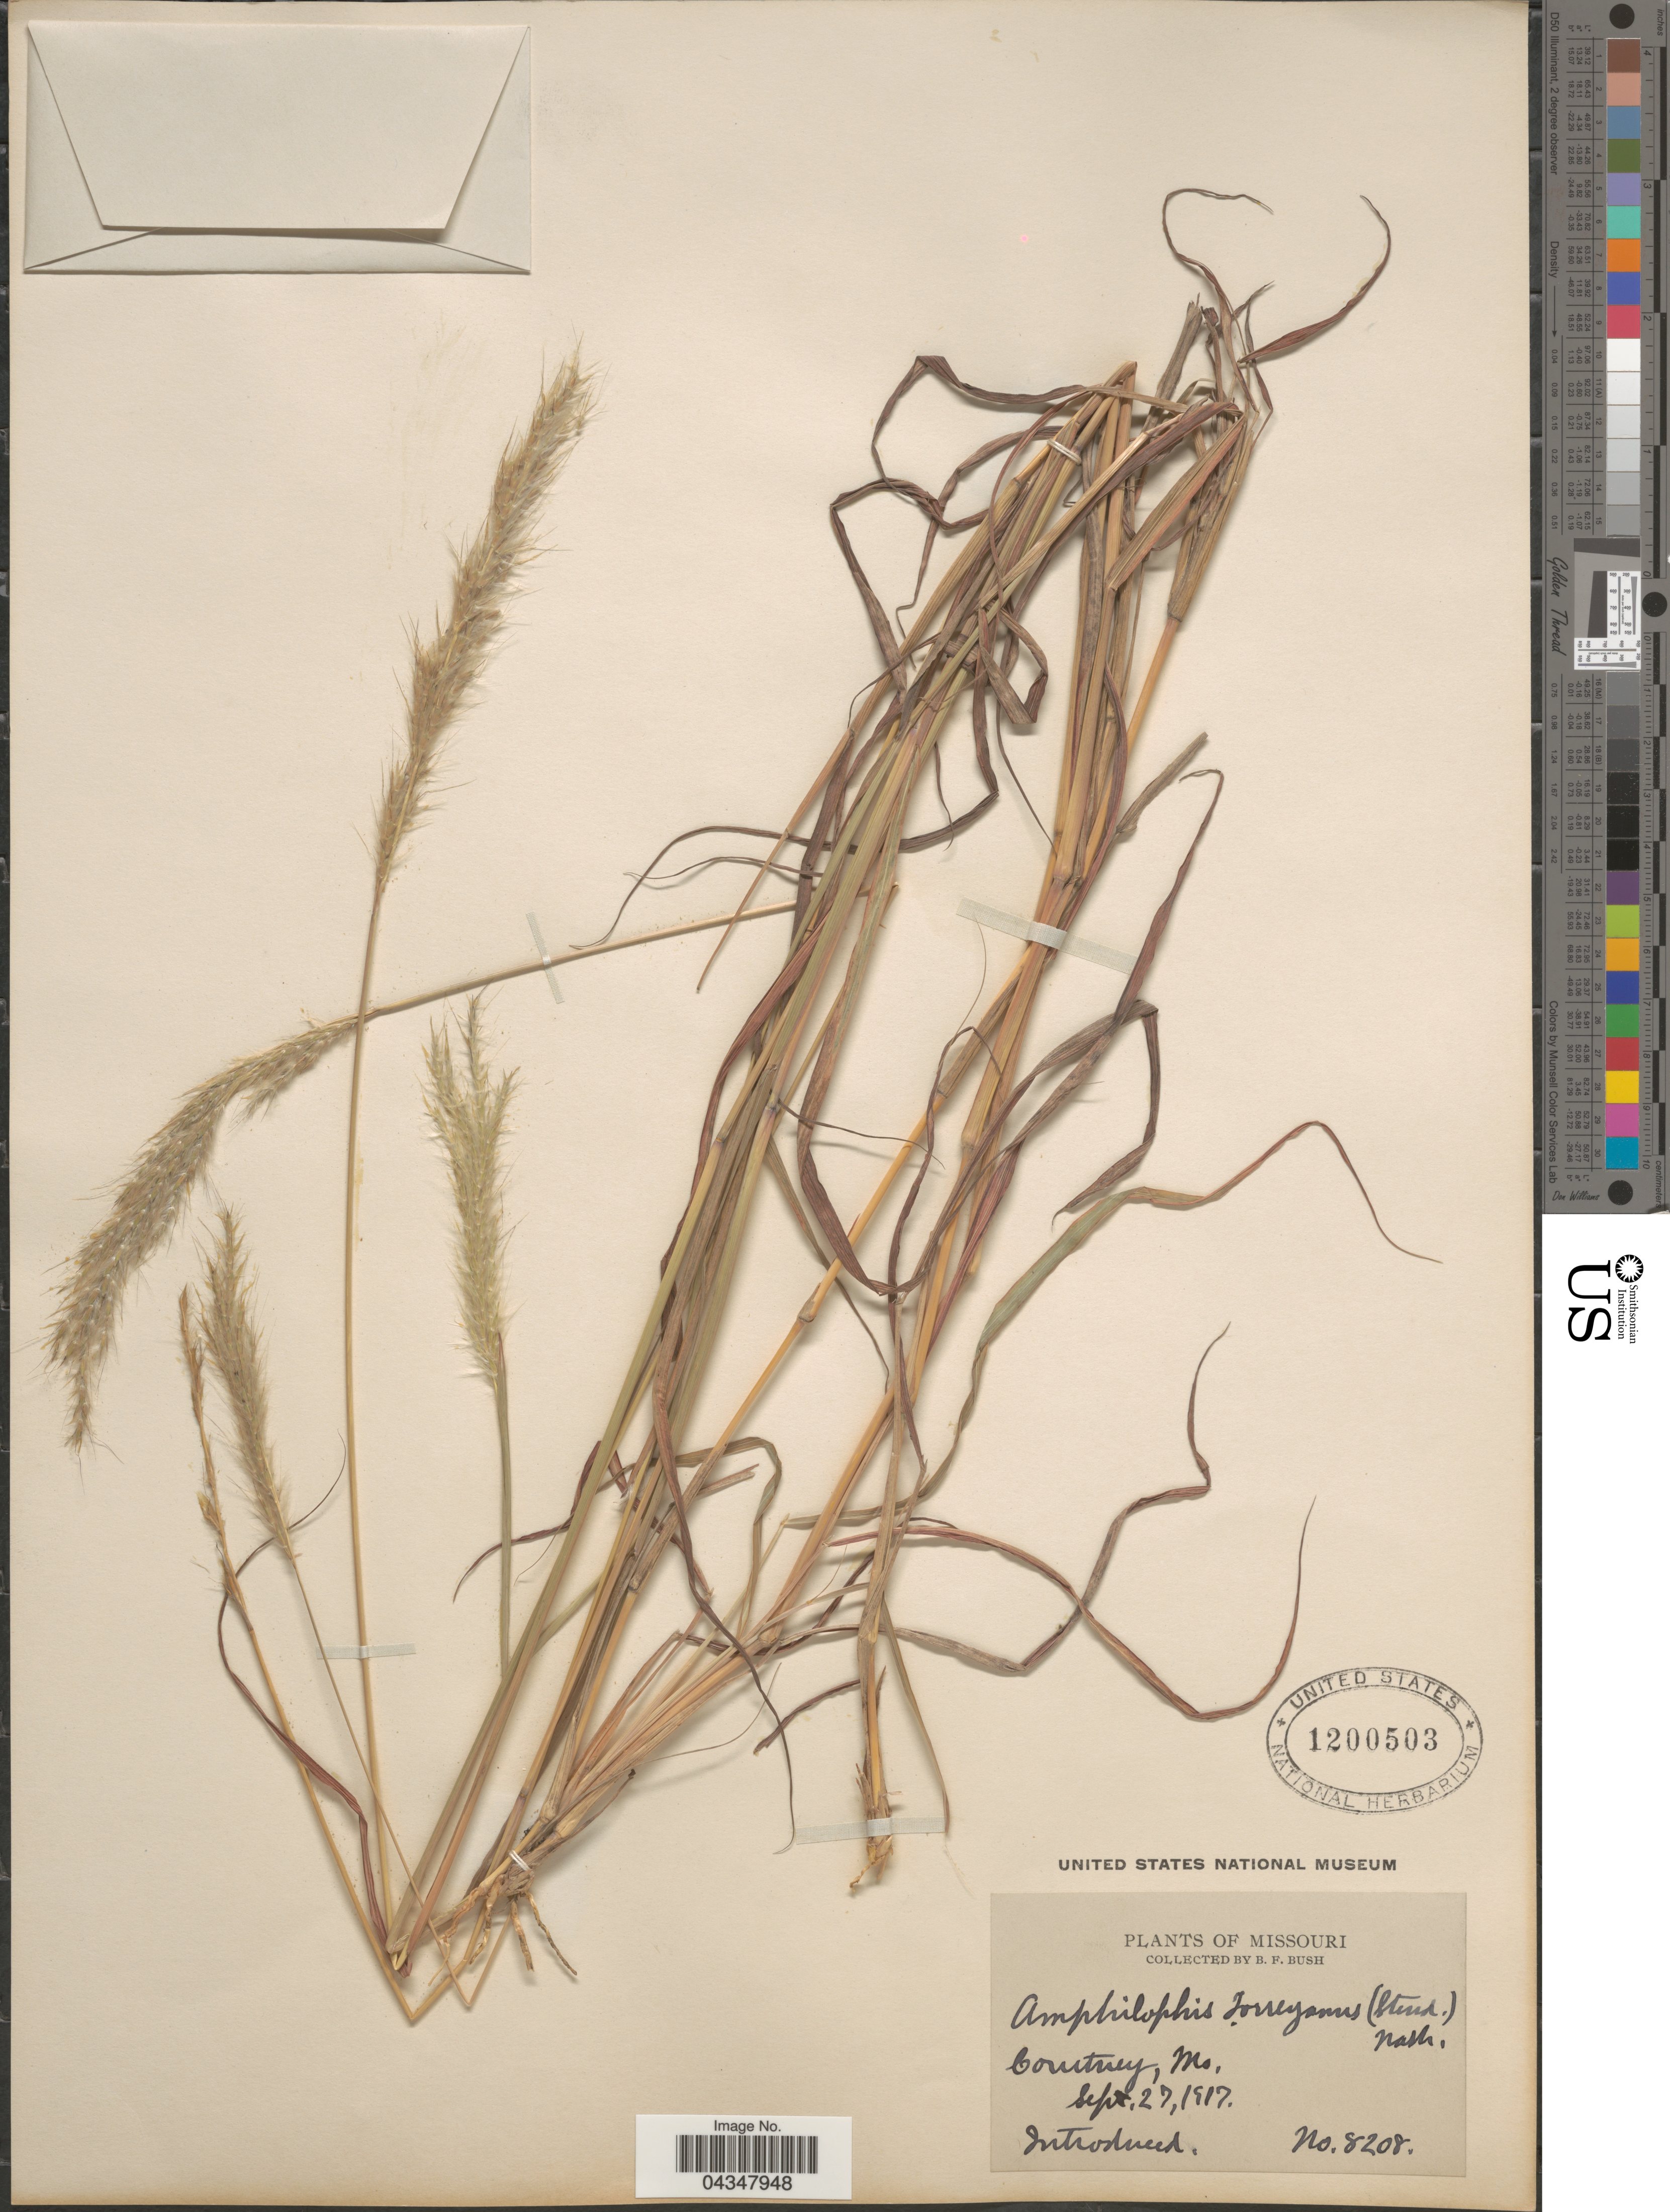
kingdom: Plantae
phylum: Tracheophyta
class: Liliopsida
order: Poales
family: Poaceae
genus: Bothriochloa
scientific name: Bothriochloa saccharoides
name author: (Sw.) Rydb.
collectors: B. F. Bush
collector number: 8208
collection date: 1917-09-27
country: United States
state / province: Missouri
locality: Courtney.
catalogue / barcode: US 1200503